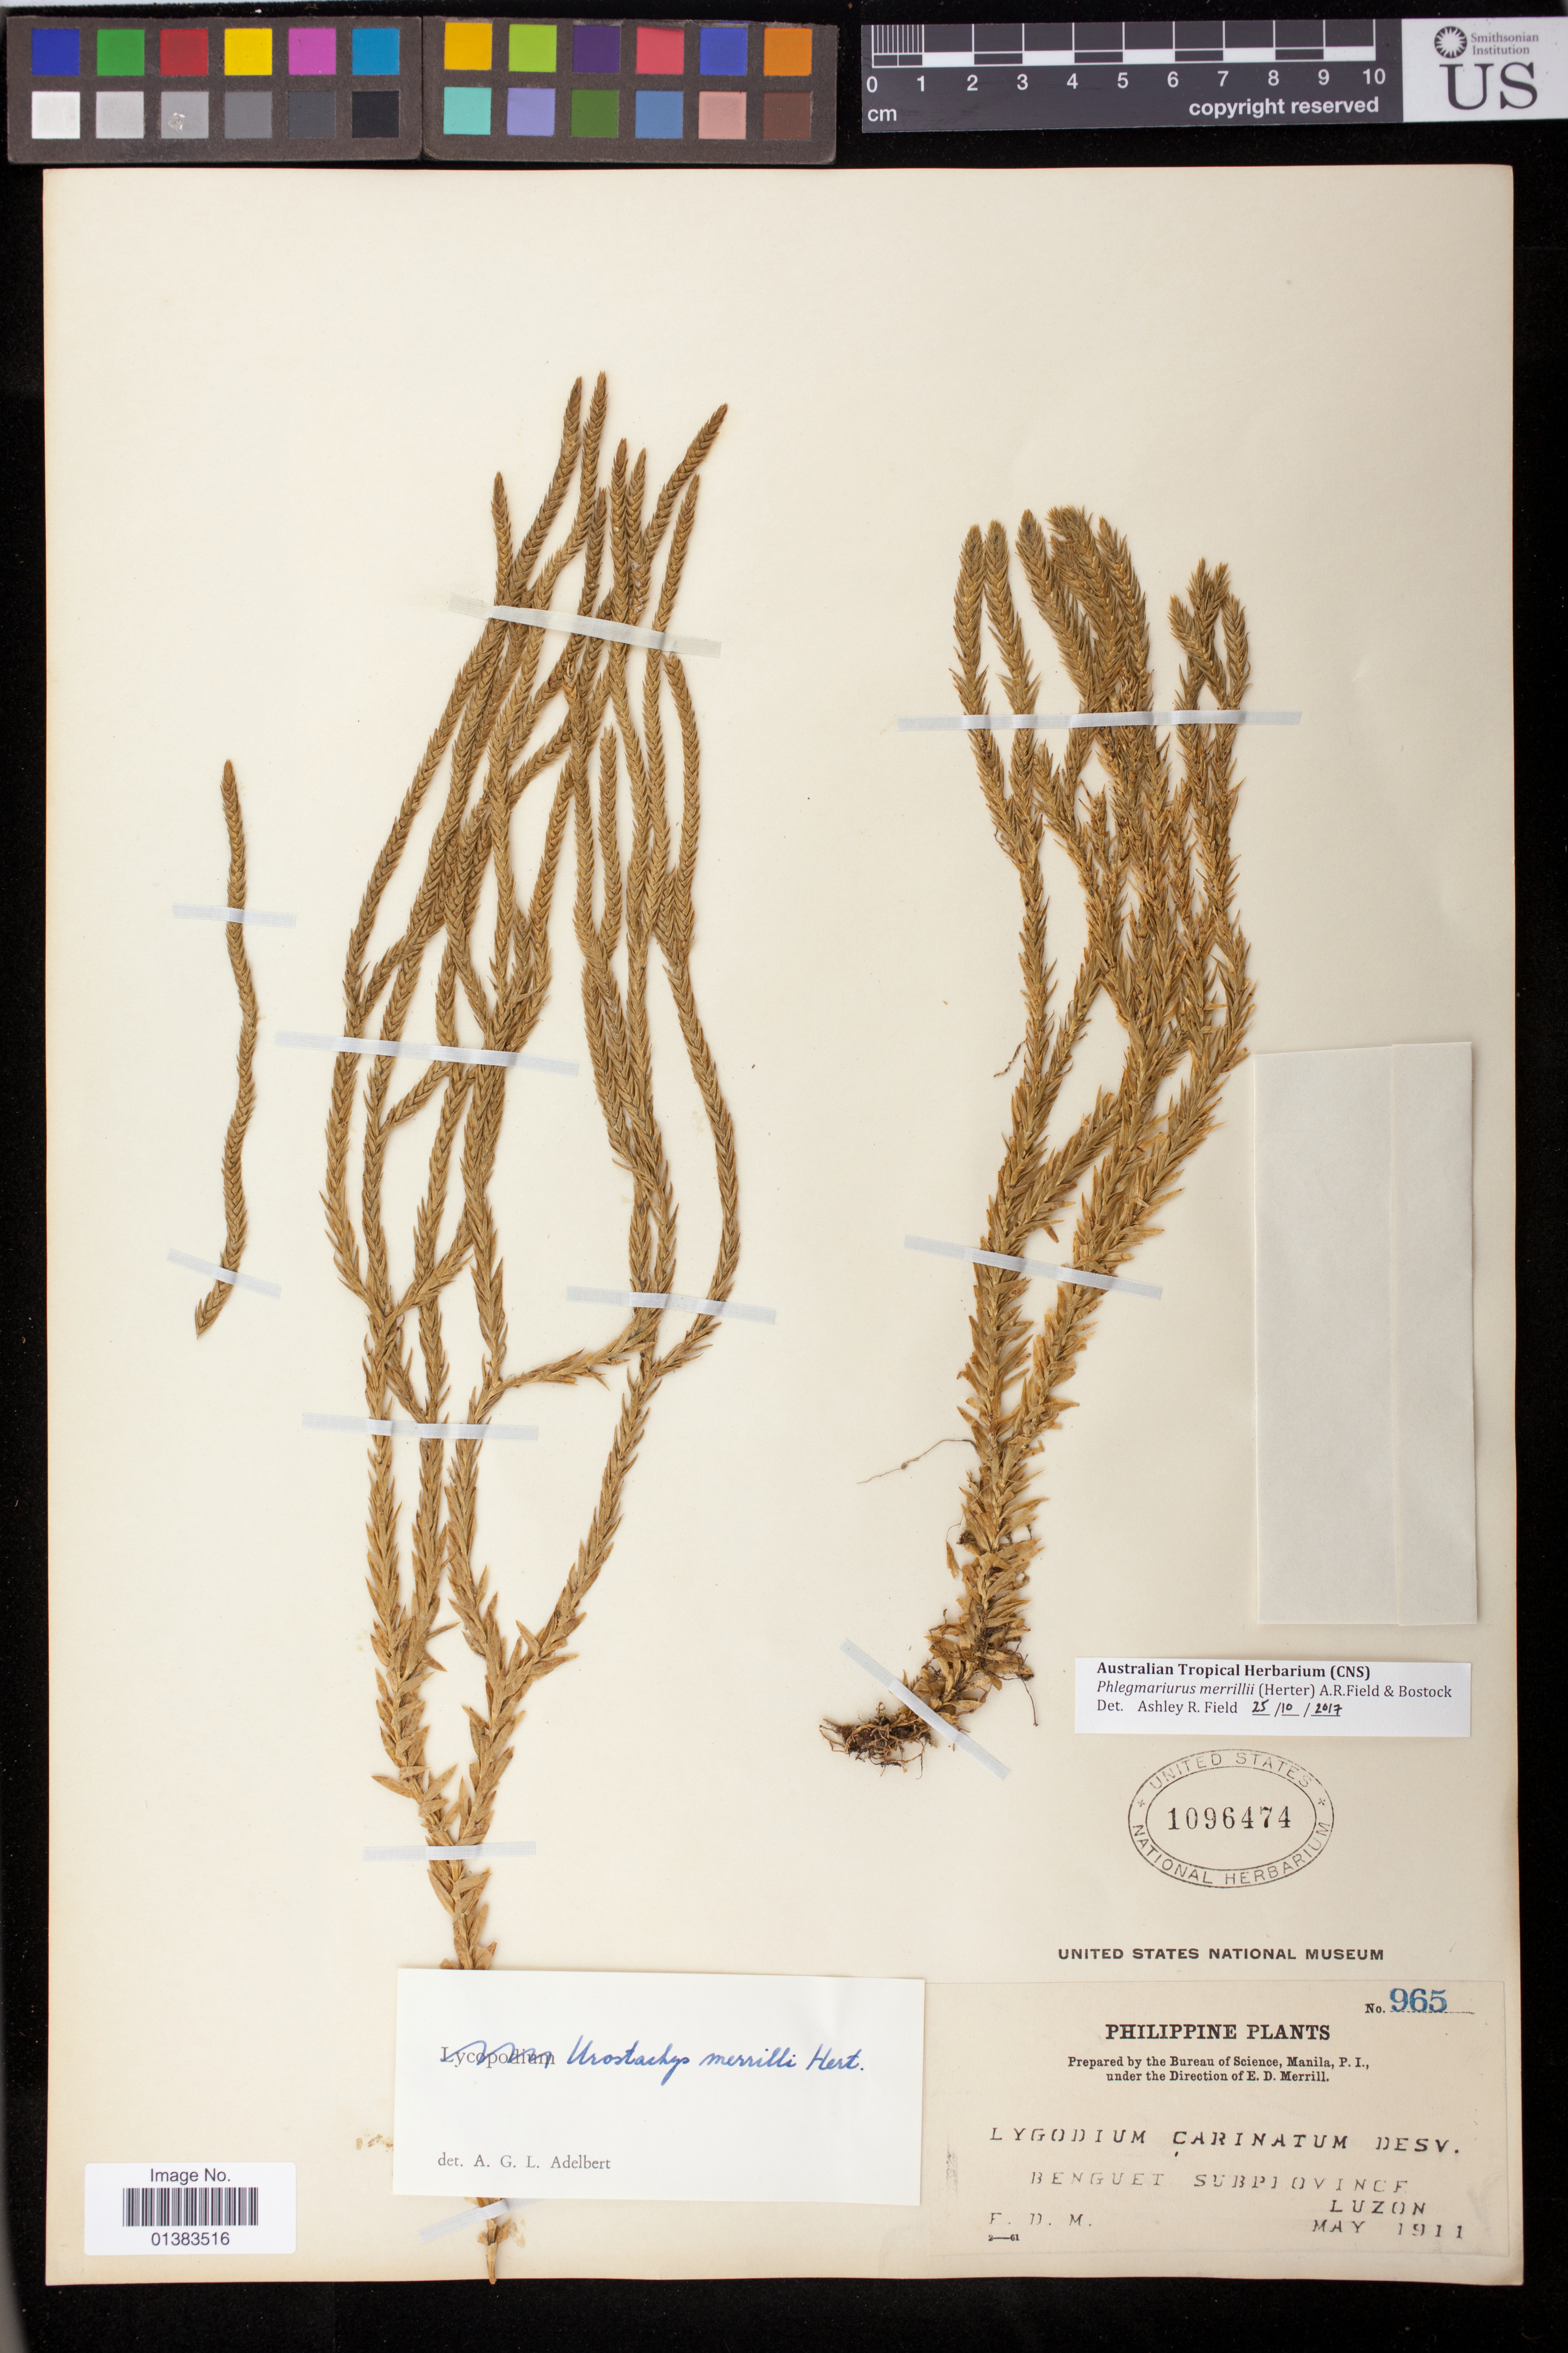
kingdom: Plantae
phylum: Tracheophyta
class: Lycopodiopsida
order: Lycopodiales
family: Lycopodiaceae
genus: Urostachys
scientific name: Urostachys merrillii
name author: Herter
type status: Isotype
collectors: E. D. Merrill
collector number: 965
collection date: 1911-05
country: Philippines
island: Luzon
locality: Benguet Subprovince, Luzon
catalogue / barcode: US 1096474